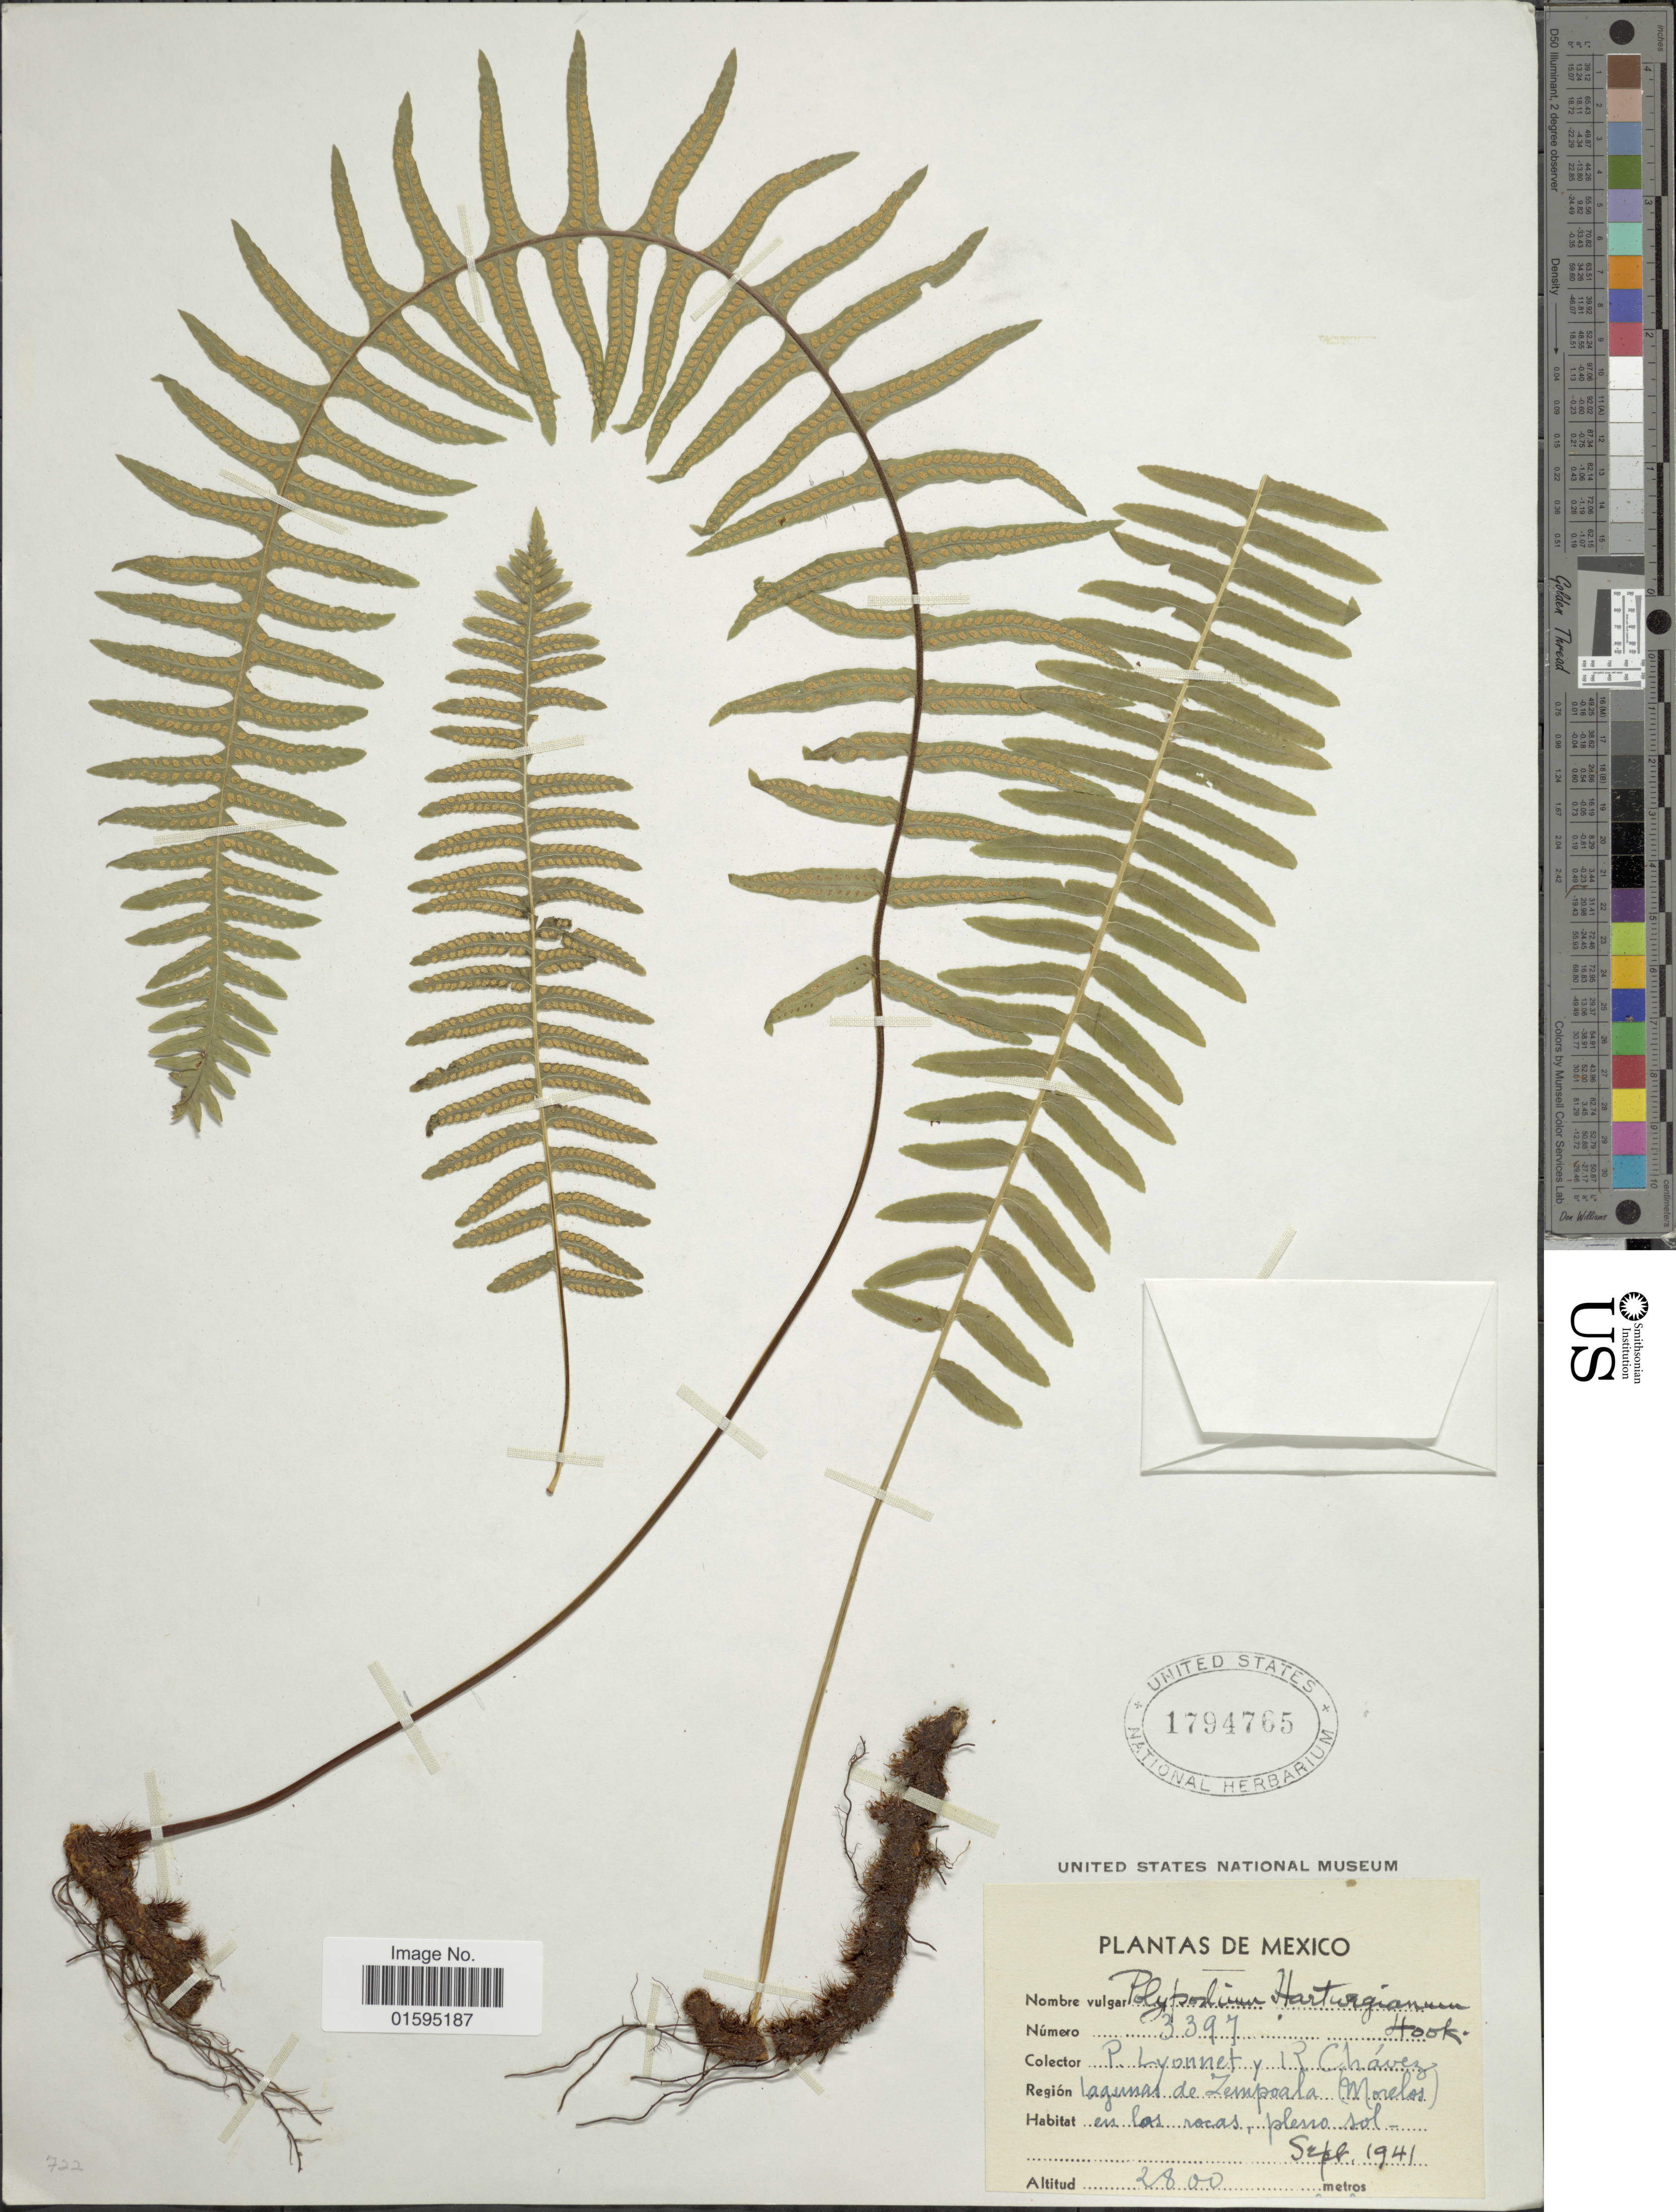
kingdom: Plantae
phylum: Tracheophyta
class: Polypodiopsida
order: Polypodiales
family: Polypodiaceae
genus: Polypodium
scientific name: Polypodium hartwegianum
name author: Hook.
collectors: P. Lyonnet & R. Chávez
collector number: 3397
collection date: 1941-09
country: Mexico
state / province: Morelos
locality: Región lagunas de Zempoala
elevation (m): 2800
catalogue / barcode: US 1794765